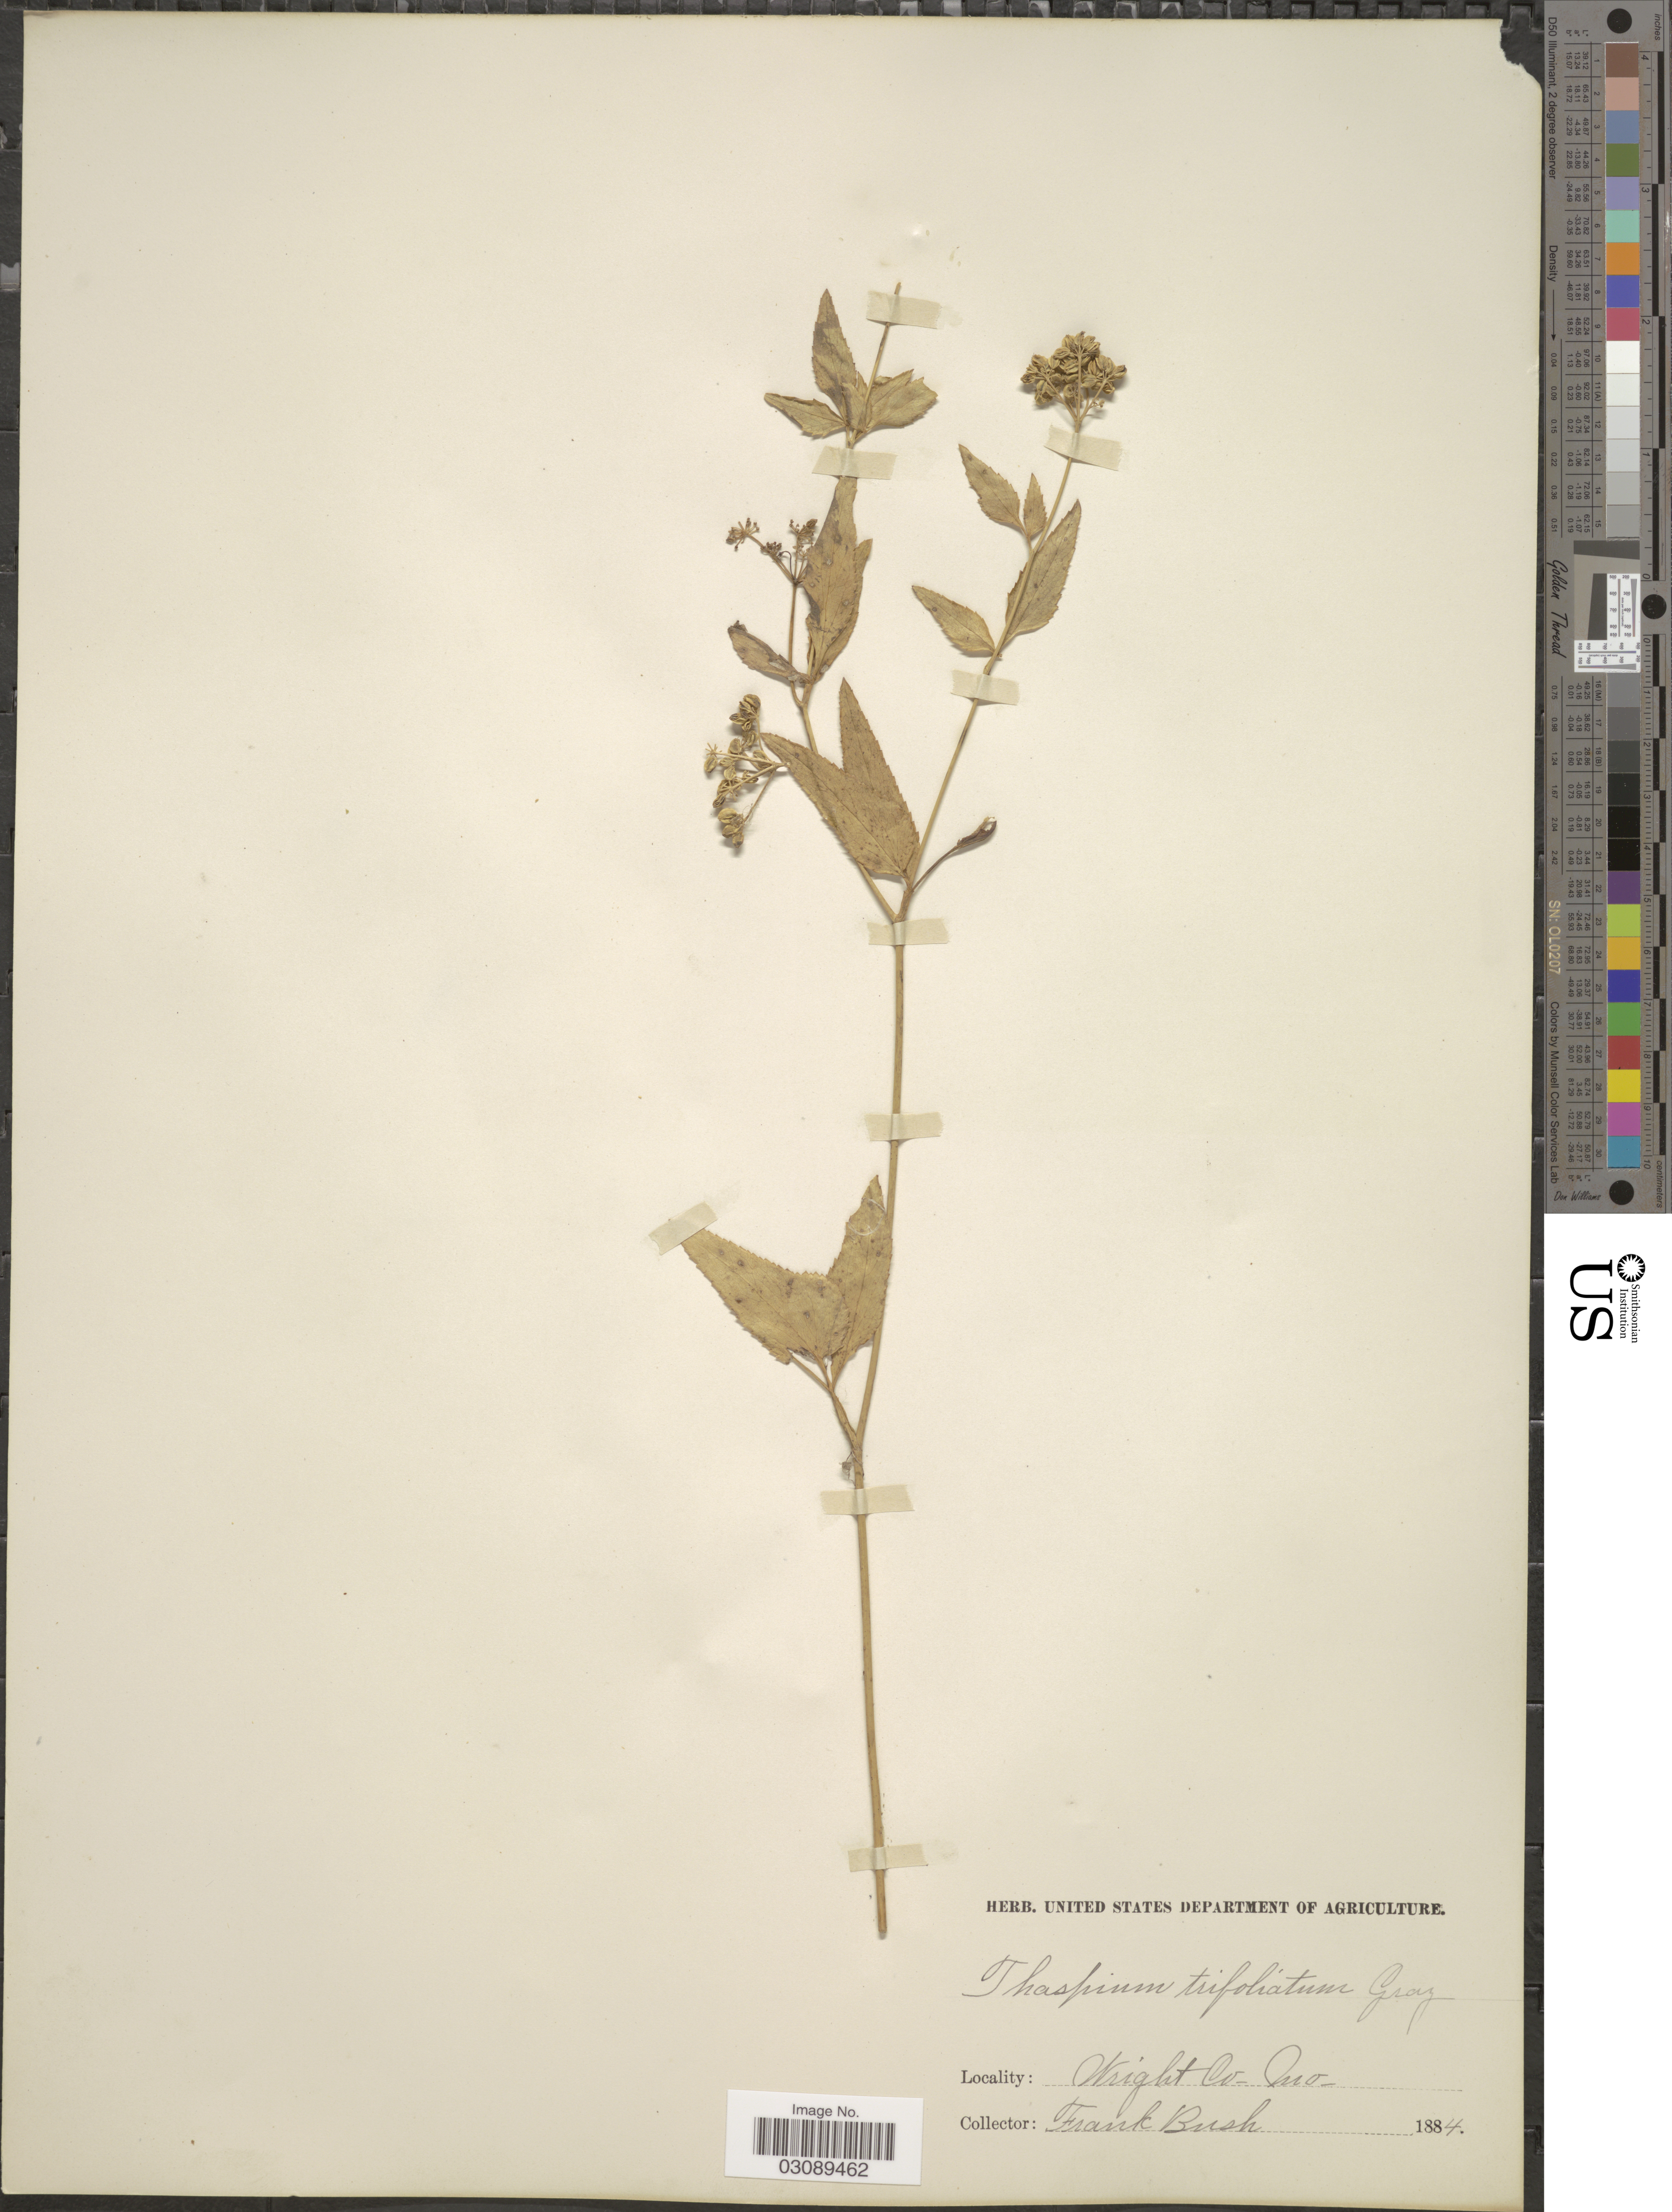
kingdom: Plantae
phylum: Tracheophyta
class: Magnoliopsida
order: Apiales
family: Apiaceae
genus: Thaspium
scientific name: Thaspium aureum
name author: (L.) Nutt.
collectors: F. Bush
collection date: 1884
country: United States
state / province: Missouri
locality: Wright Co.